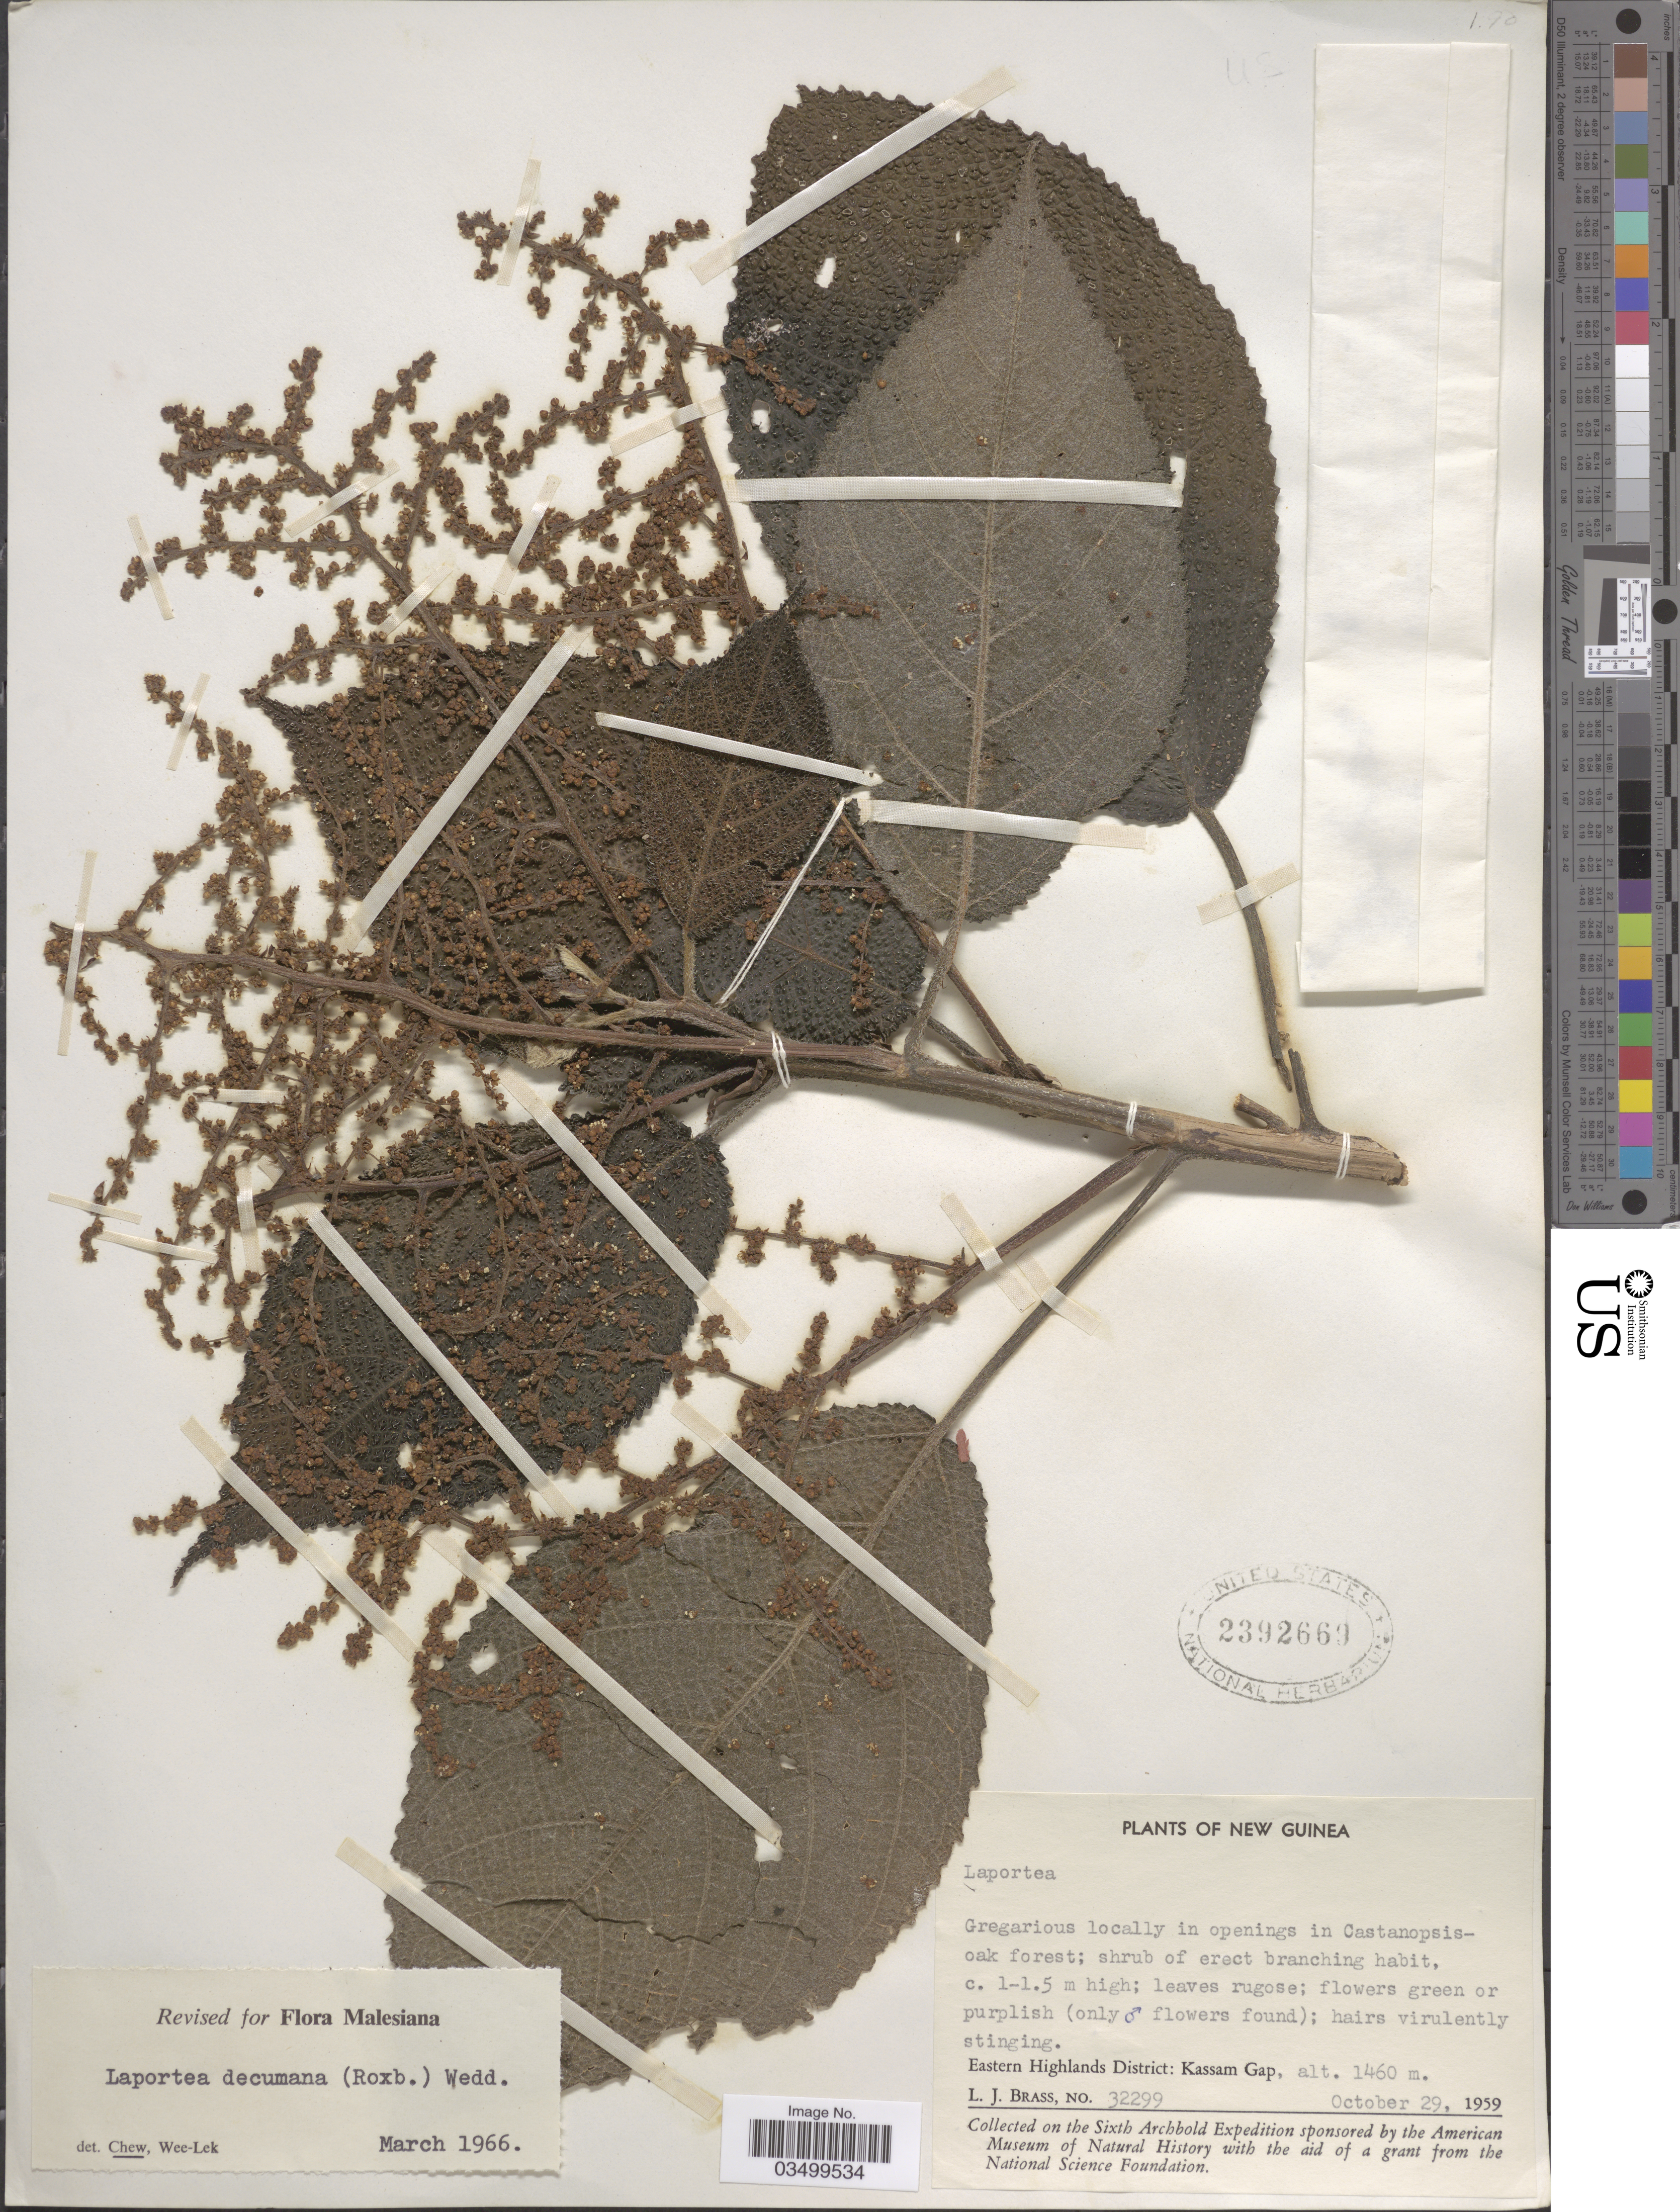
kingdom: Plantae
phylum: Tracheophyta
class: Magnoliopsida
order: Rosales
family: Urticaceae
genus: Laportea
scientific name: Laportea decumana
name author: (Roxb.) Wedd.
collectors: L. J. Brass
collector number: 32299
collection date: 1959-10-29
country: Papua New Guinea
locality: Eastern Highlands District: Kassam Gap.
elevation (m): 1460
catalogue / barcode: US 2392669